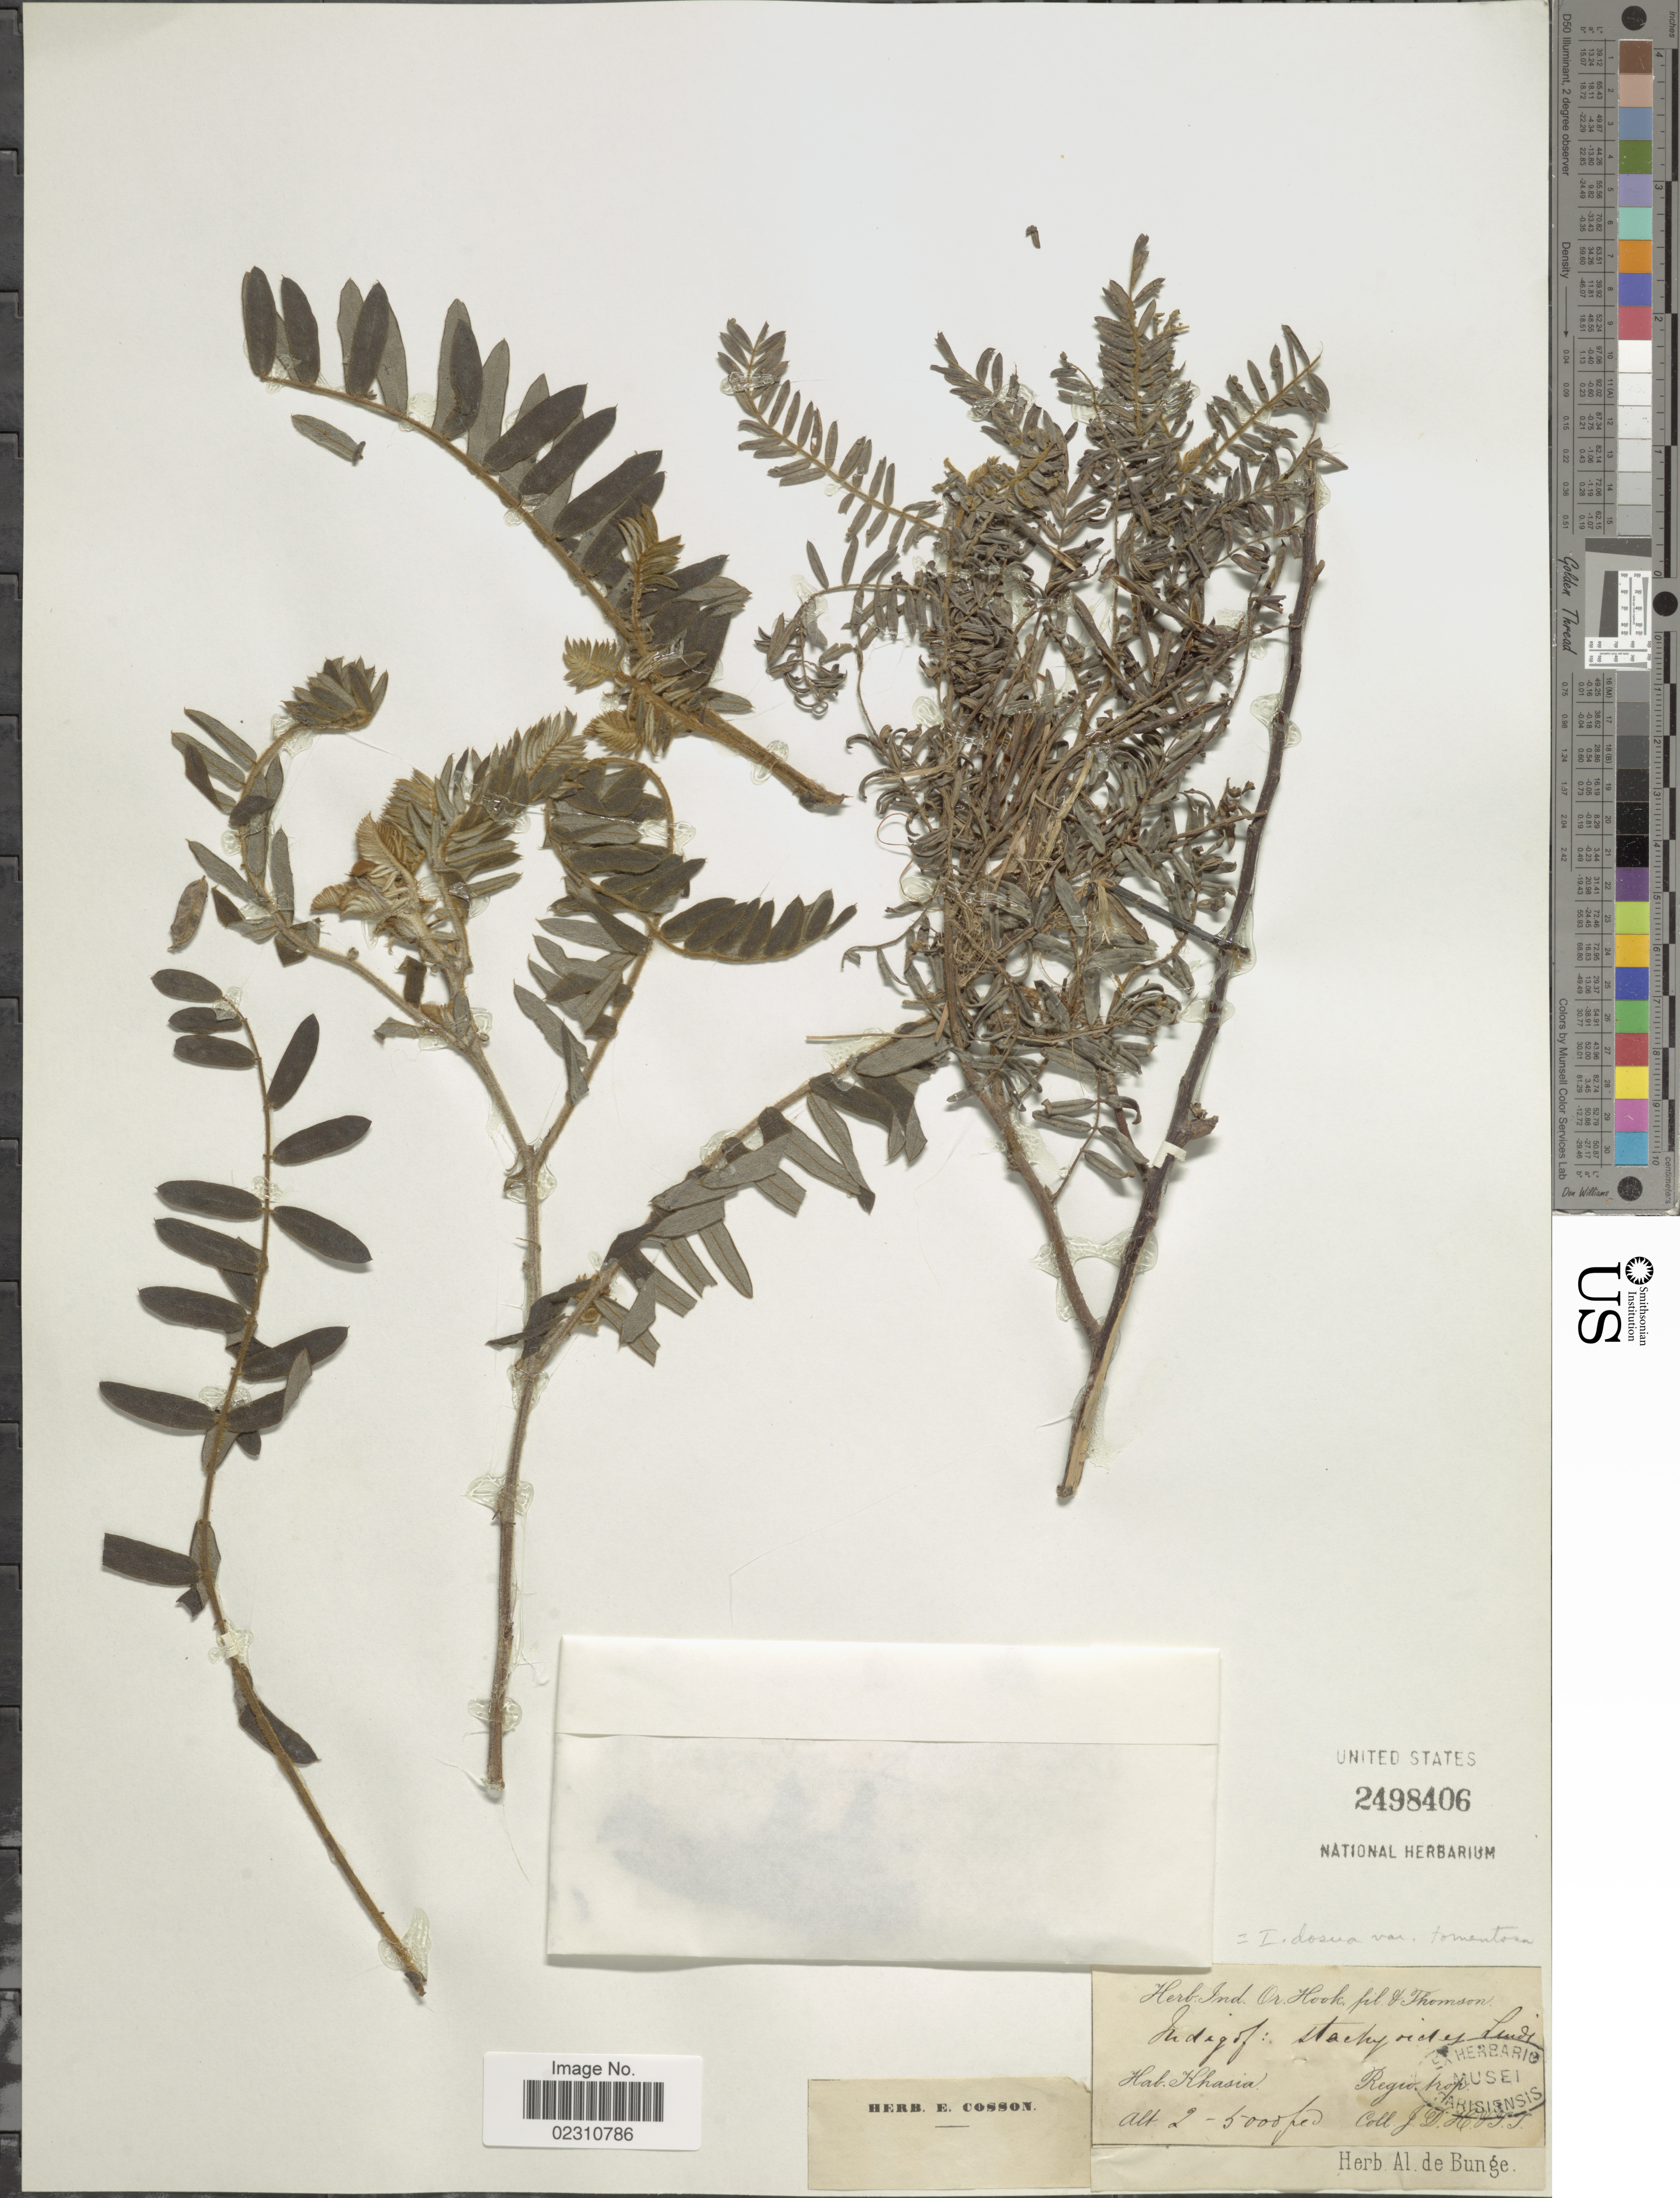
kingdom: Plantae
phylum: Tracheophyta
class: Magnoliopsida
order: Fabales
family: Fabaceae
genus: Indigofera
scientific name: Indigofera dosua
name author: Buch.-Ham. ex D. Don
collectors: J. D. Hooker & T. Thomson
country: India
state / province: Meghalaya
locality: Hab. Khasia, Regio trop.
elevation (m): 610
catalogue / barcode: US 2498406